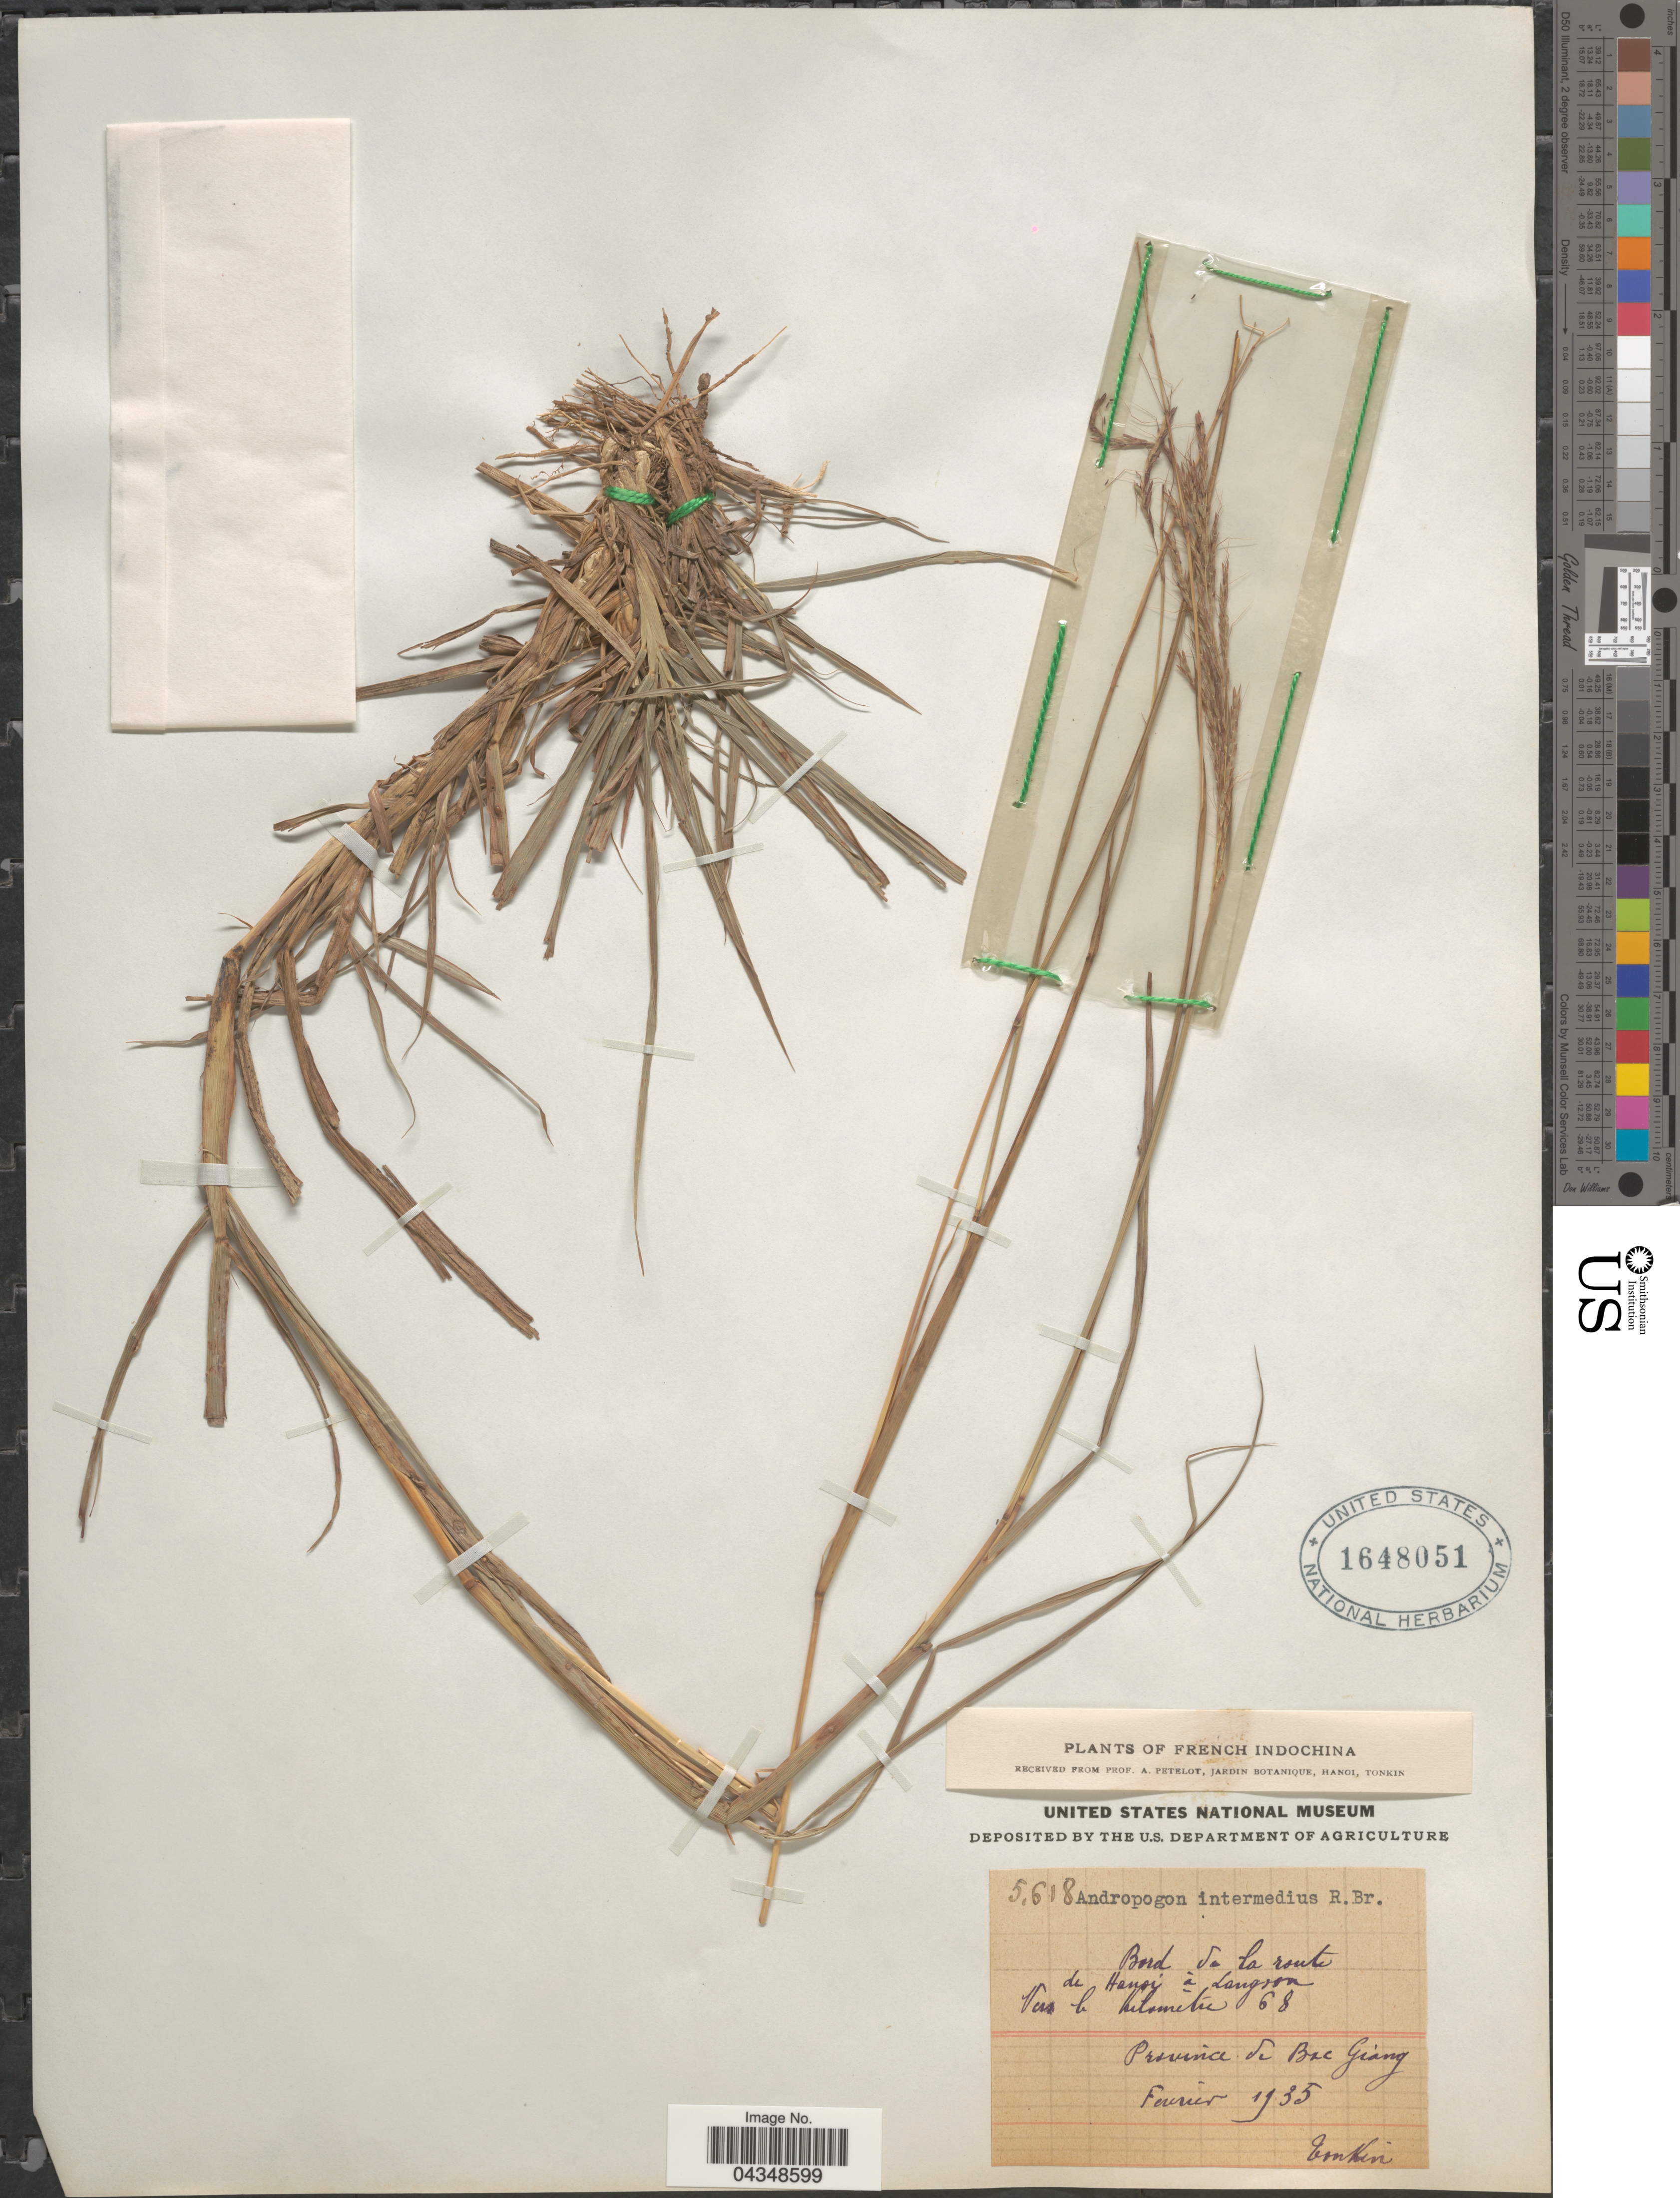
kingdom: Plantae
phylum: Tracheophyta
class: Liliopsida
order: Poales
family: Poaceae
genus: Bothriochloa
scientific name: Bothriochloa bladhii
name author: (Retz.) S.T. Blake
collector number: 5618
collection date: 1935-02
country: Vietnam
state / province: Bac Giang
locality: Bord de la route de Hanoi à Langson. Vers le kilometre 68. Province de Bac Giang.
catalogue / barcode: US 1648051